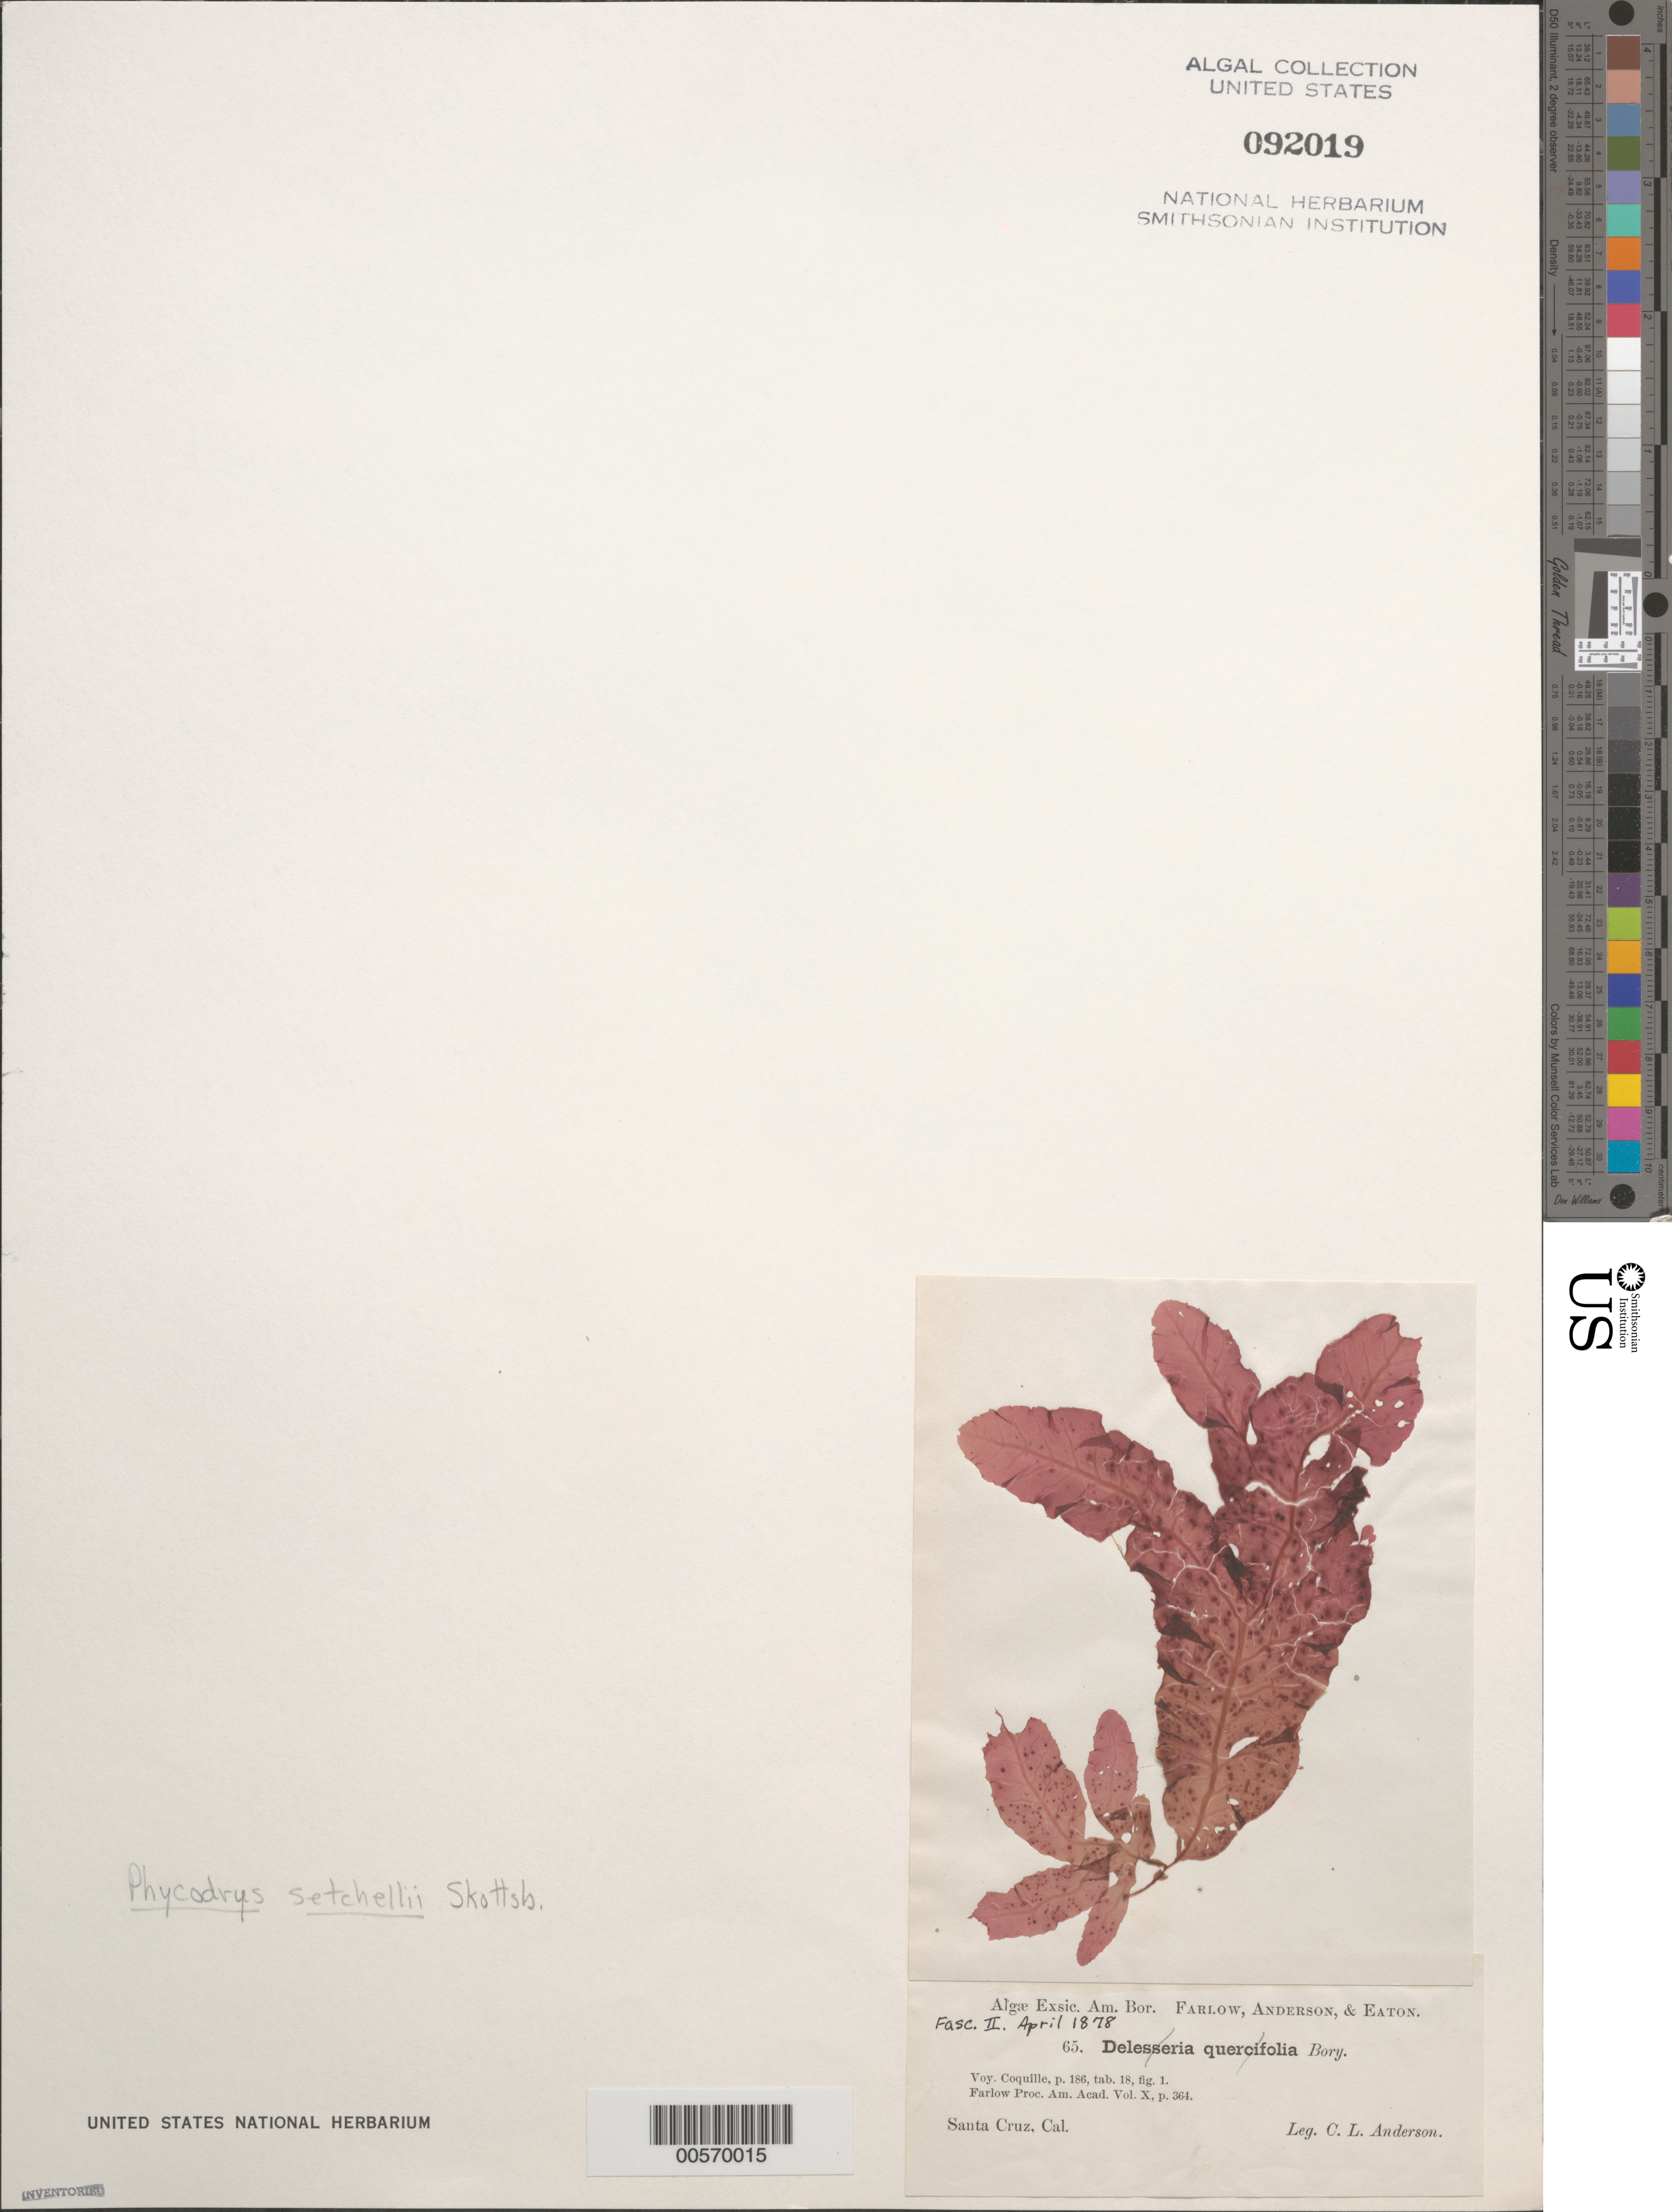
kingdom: Plantae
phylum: Rhodophyta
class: Florideophyceae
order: Ceramiales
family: Delesseriaceae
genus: Phycodrys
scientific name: Phycodrys setchellii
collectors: C. L. Anderson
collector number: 65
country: United States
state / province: California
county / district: Santa Cruz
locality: Santa Cruz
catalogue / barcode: US 92019